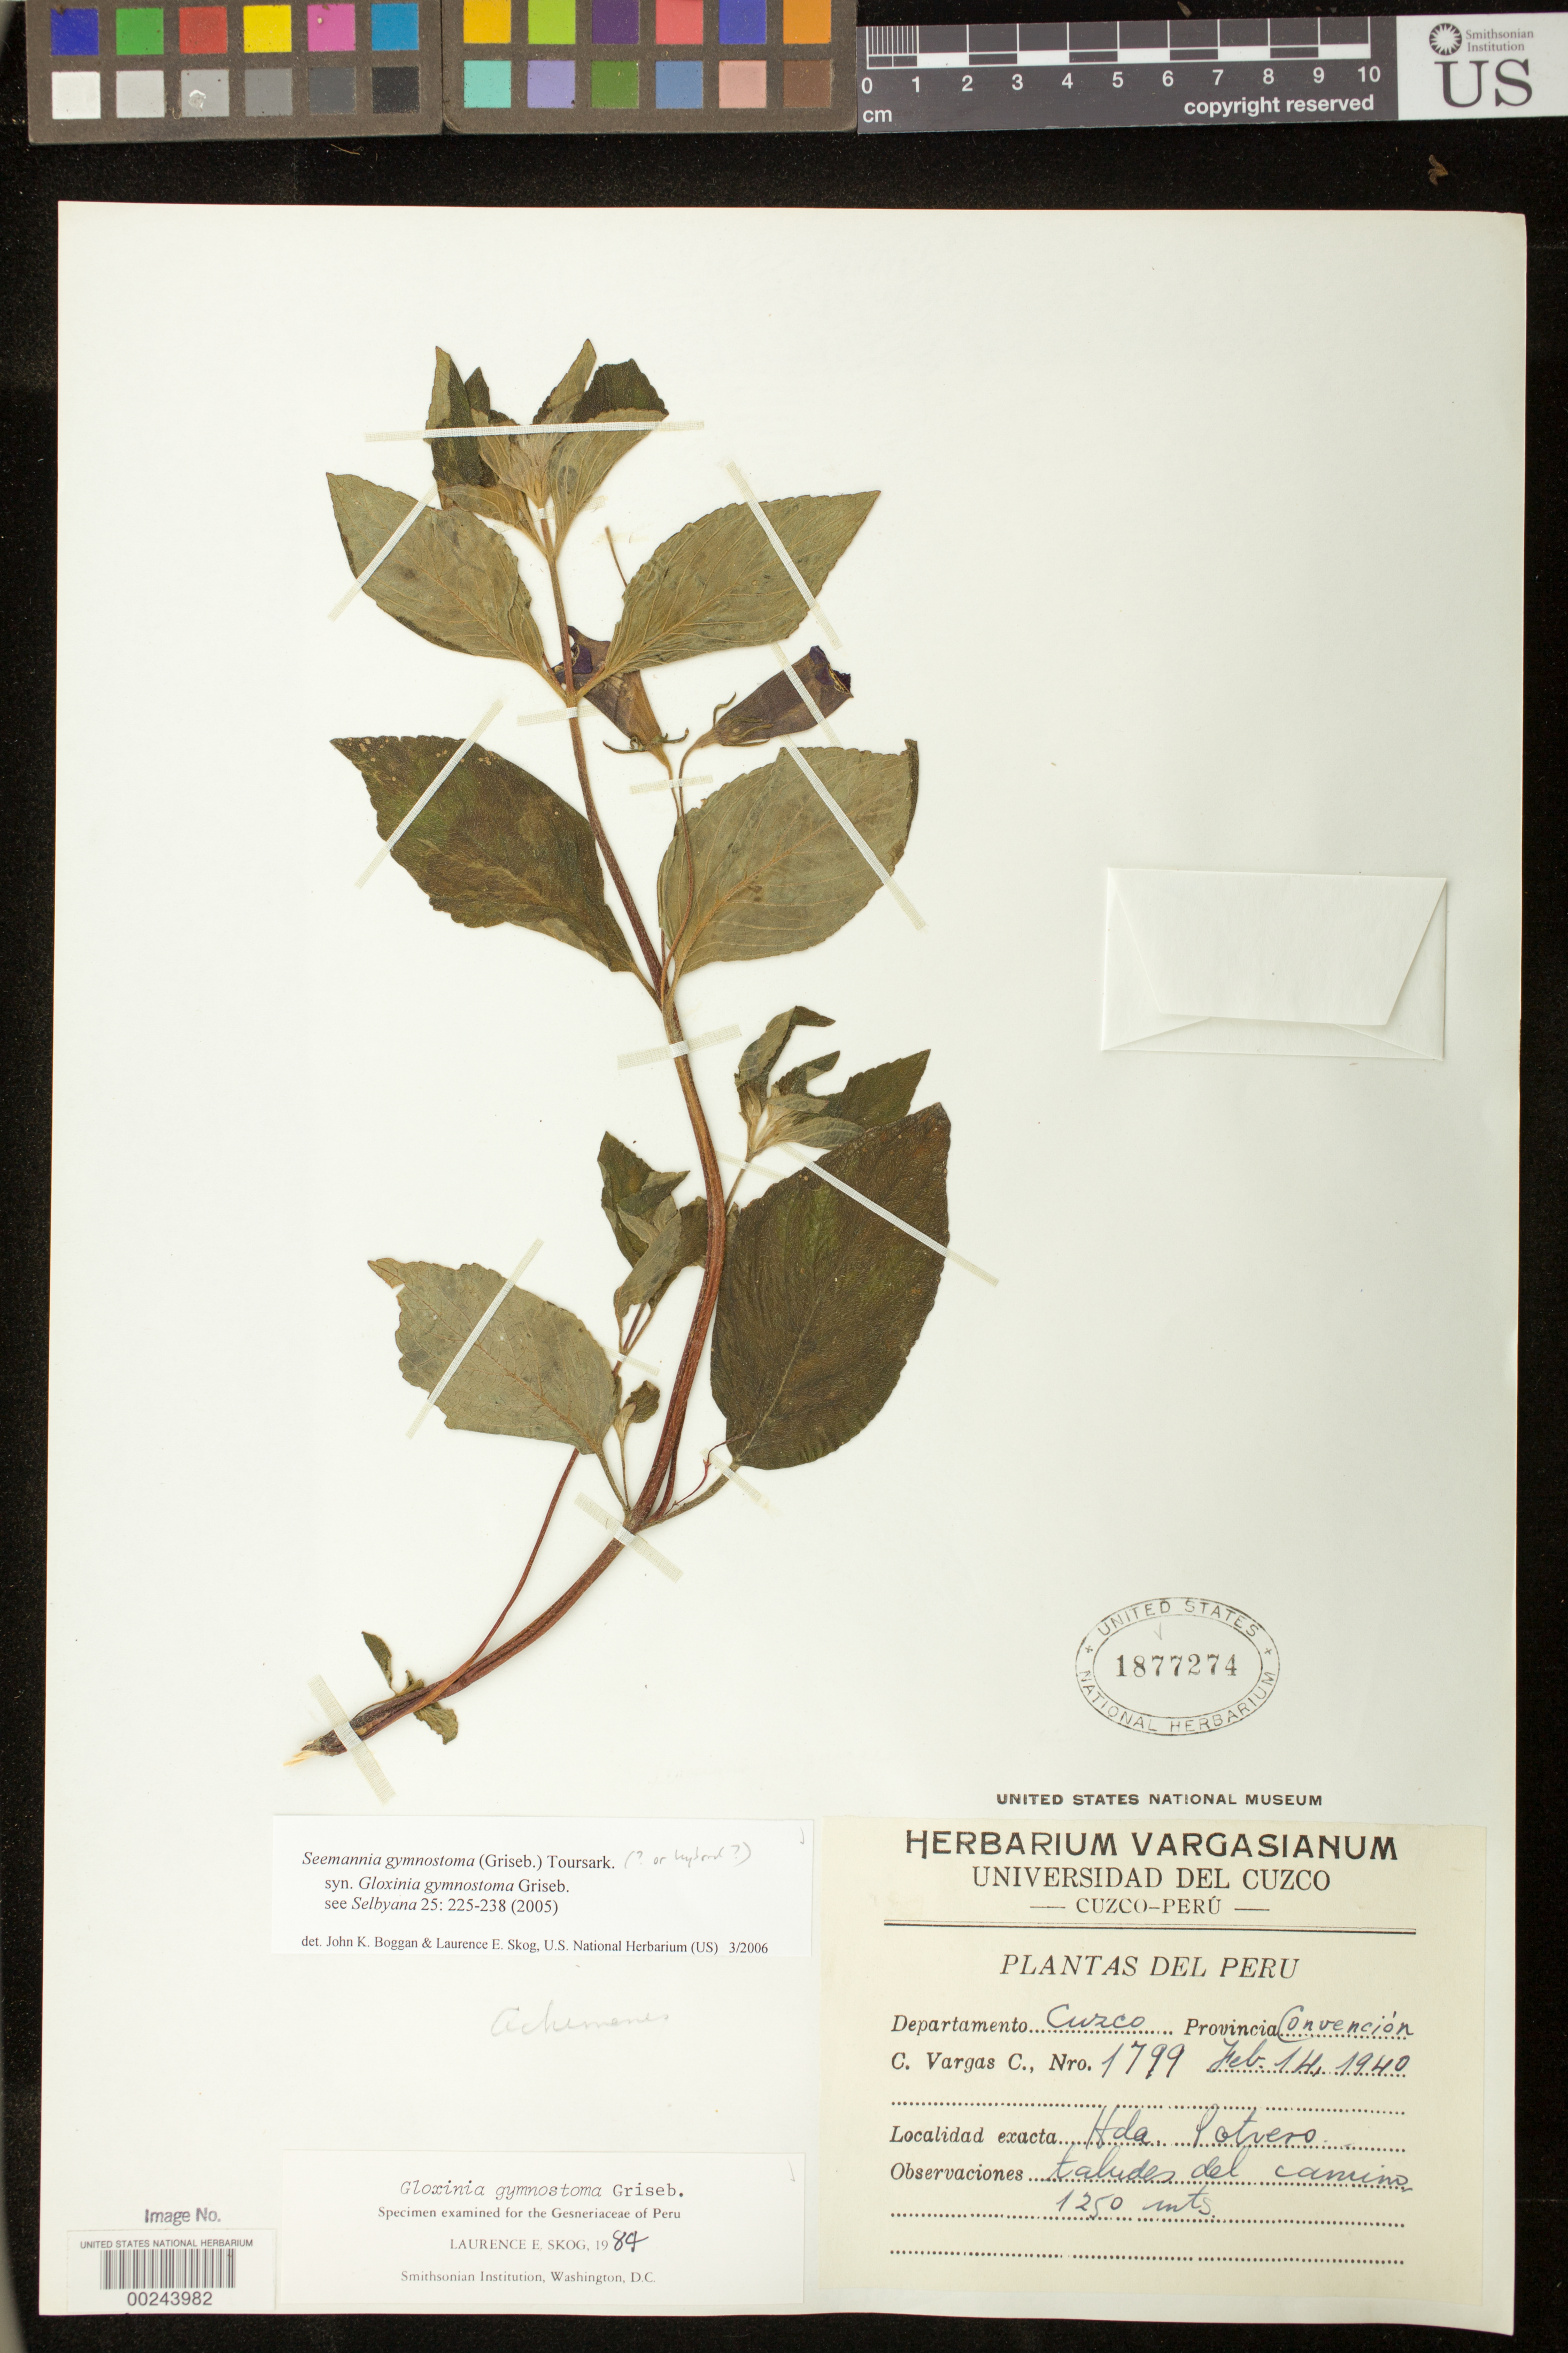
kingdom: Plantae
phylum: Tracheophyta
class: Magnoliopsida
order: Lamiales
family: Gesneriaceae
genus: Seemannia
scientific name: Seemannia gymnostoma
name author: (Griseb.) Toursark.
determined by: Boggan, J. K.; Skog, L. E.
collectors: C. Vargas C.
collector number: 1799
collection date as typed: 14 Feb 1940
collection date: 1940-02-14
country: Peru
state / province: Cusco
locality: Convención, Hda. Potrero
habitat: Taludas del camino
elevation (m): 1250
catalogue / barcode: US 1877274